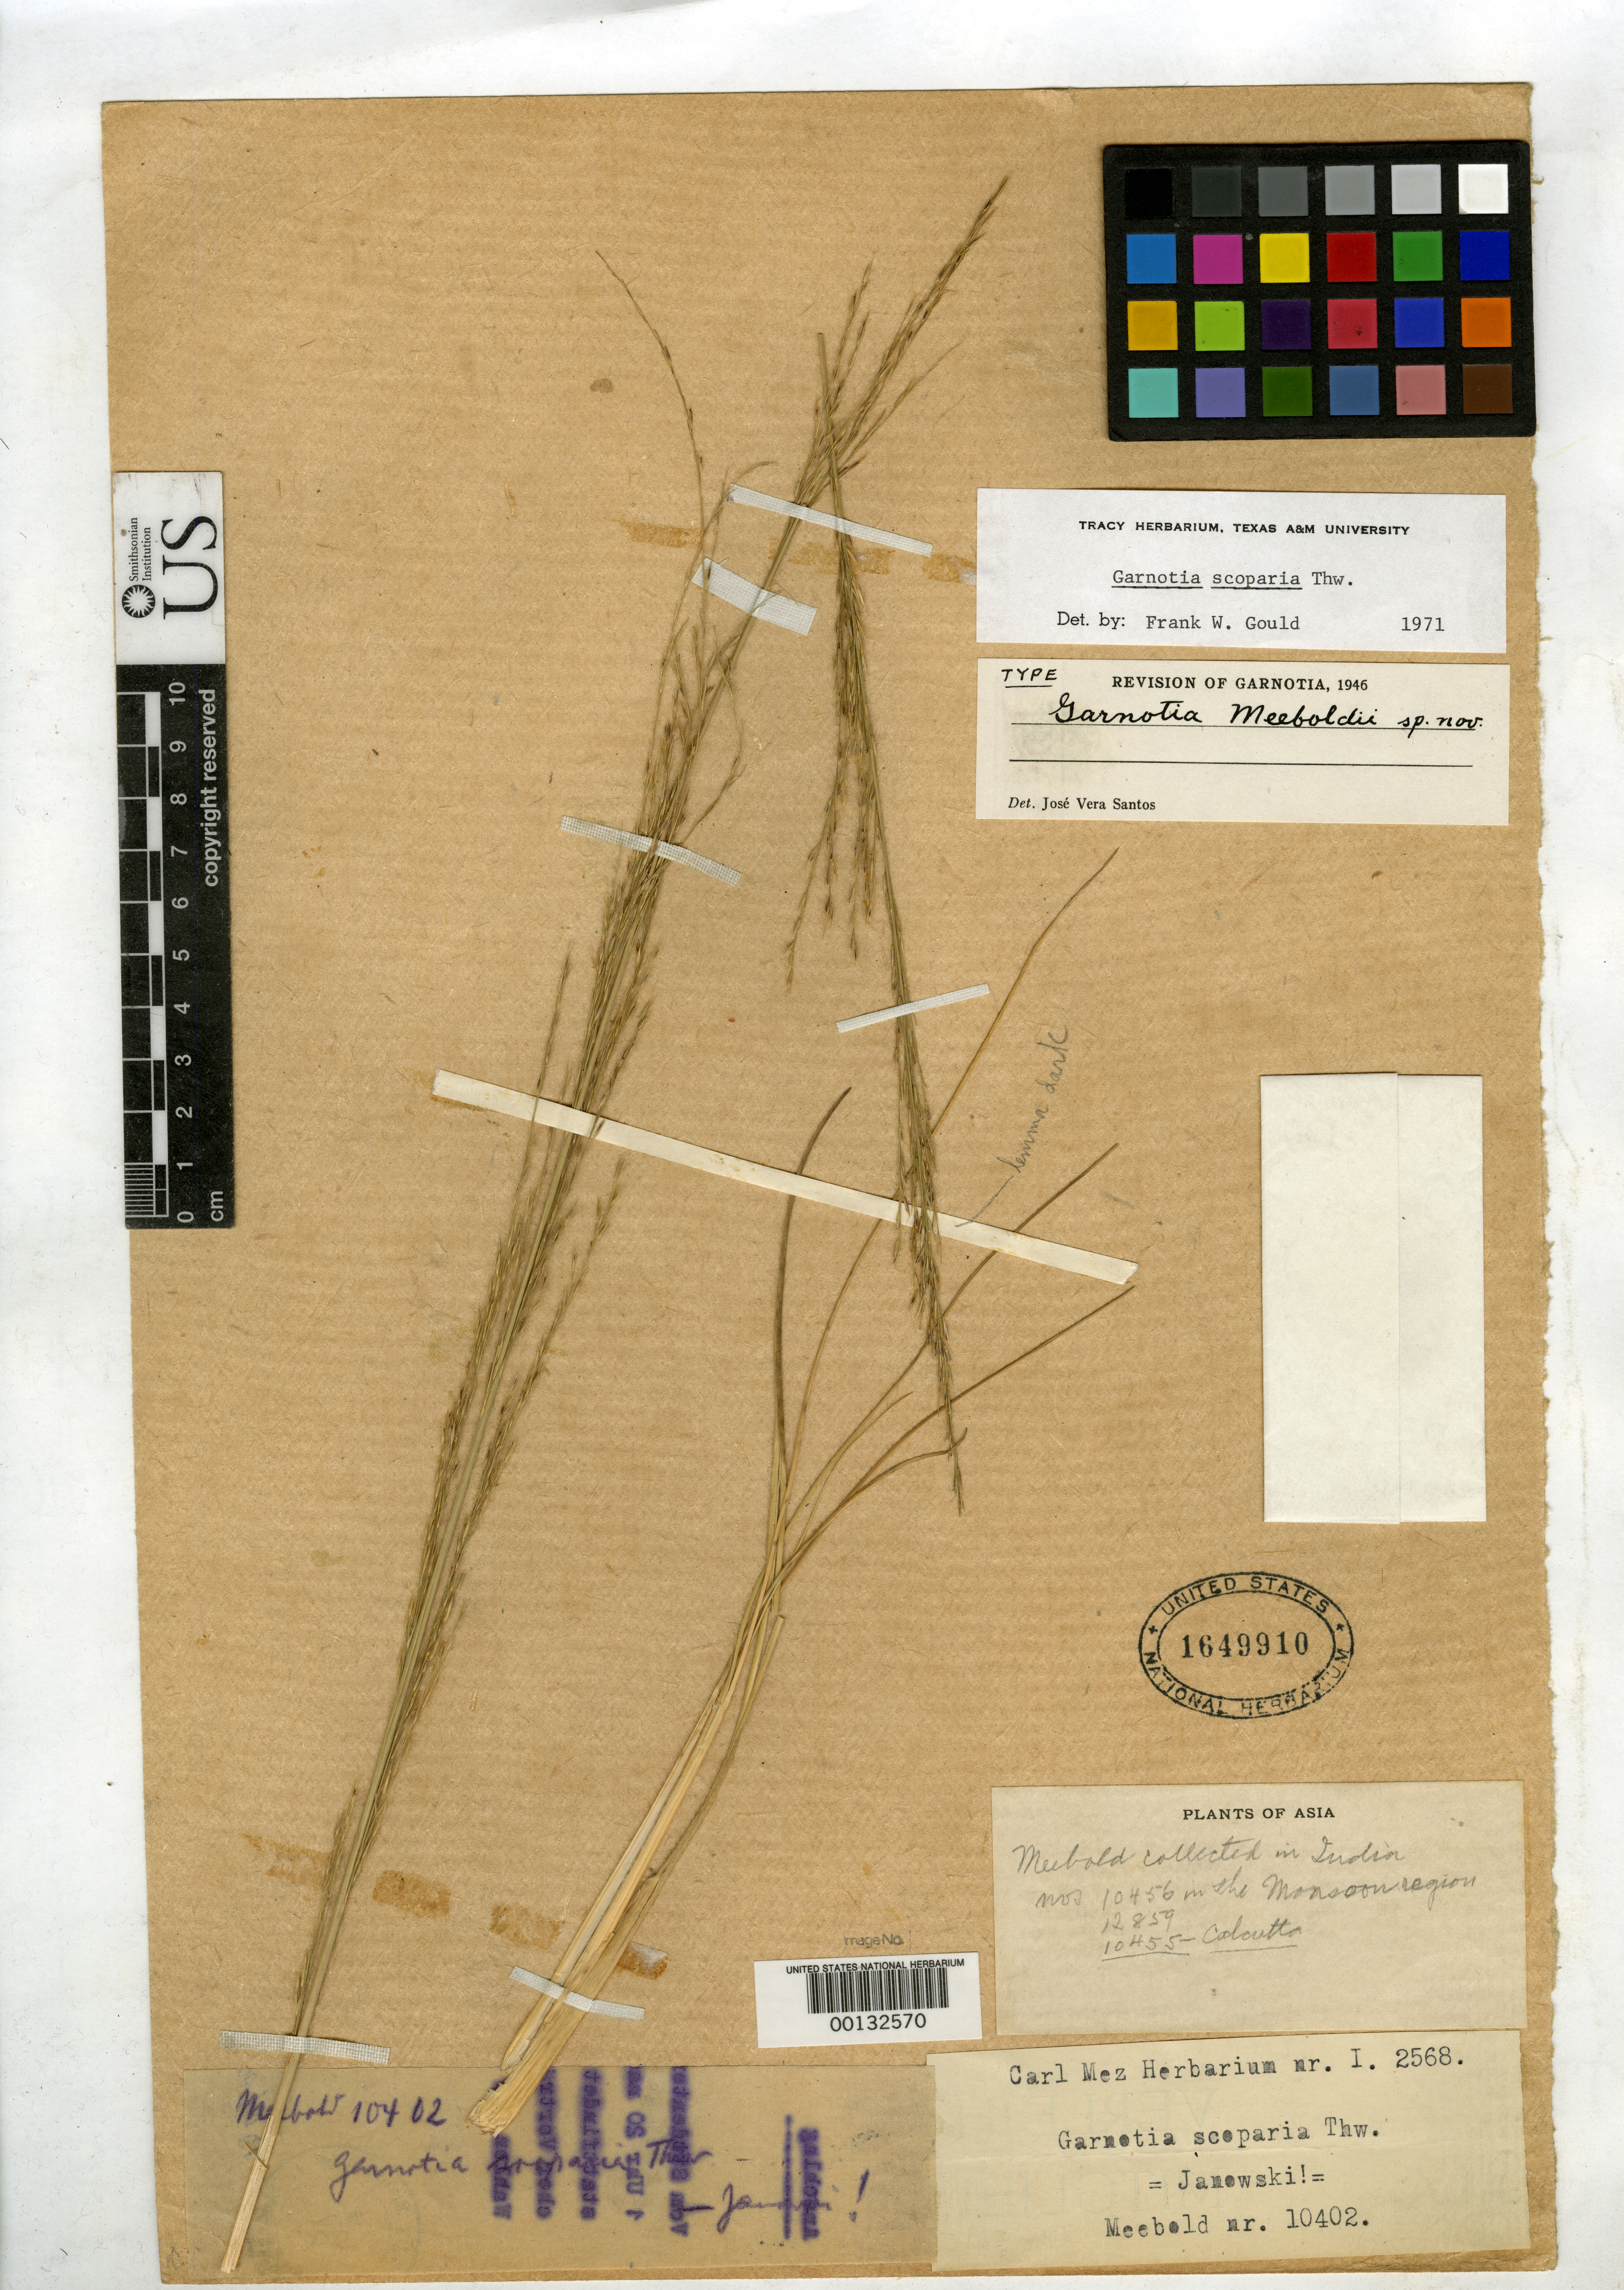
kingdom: Plantae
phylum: Tracheophyta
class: Liliopsida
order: Poales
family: Poaceae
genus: Garnotia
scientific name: Garnotia meeboldii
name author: Santos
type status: Holotype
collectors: A. Meebold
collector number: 10402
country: India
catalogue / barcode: US 1649910